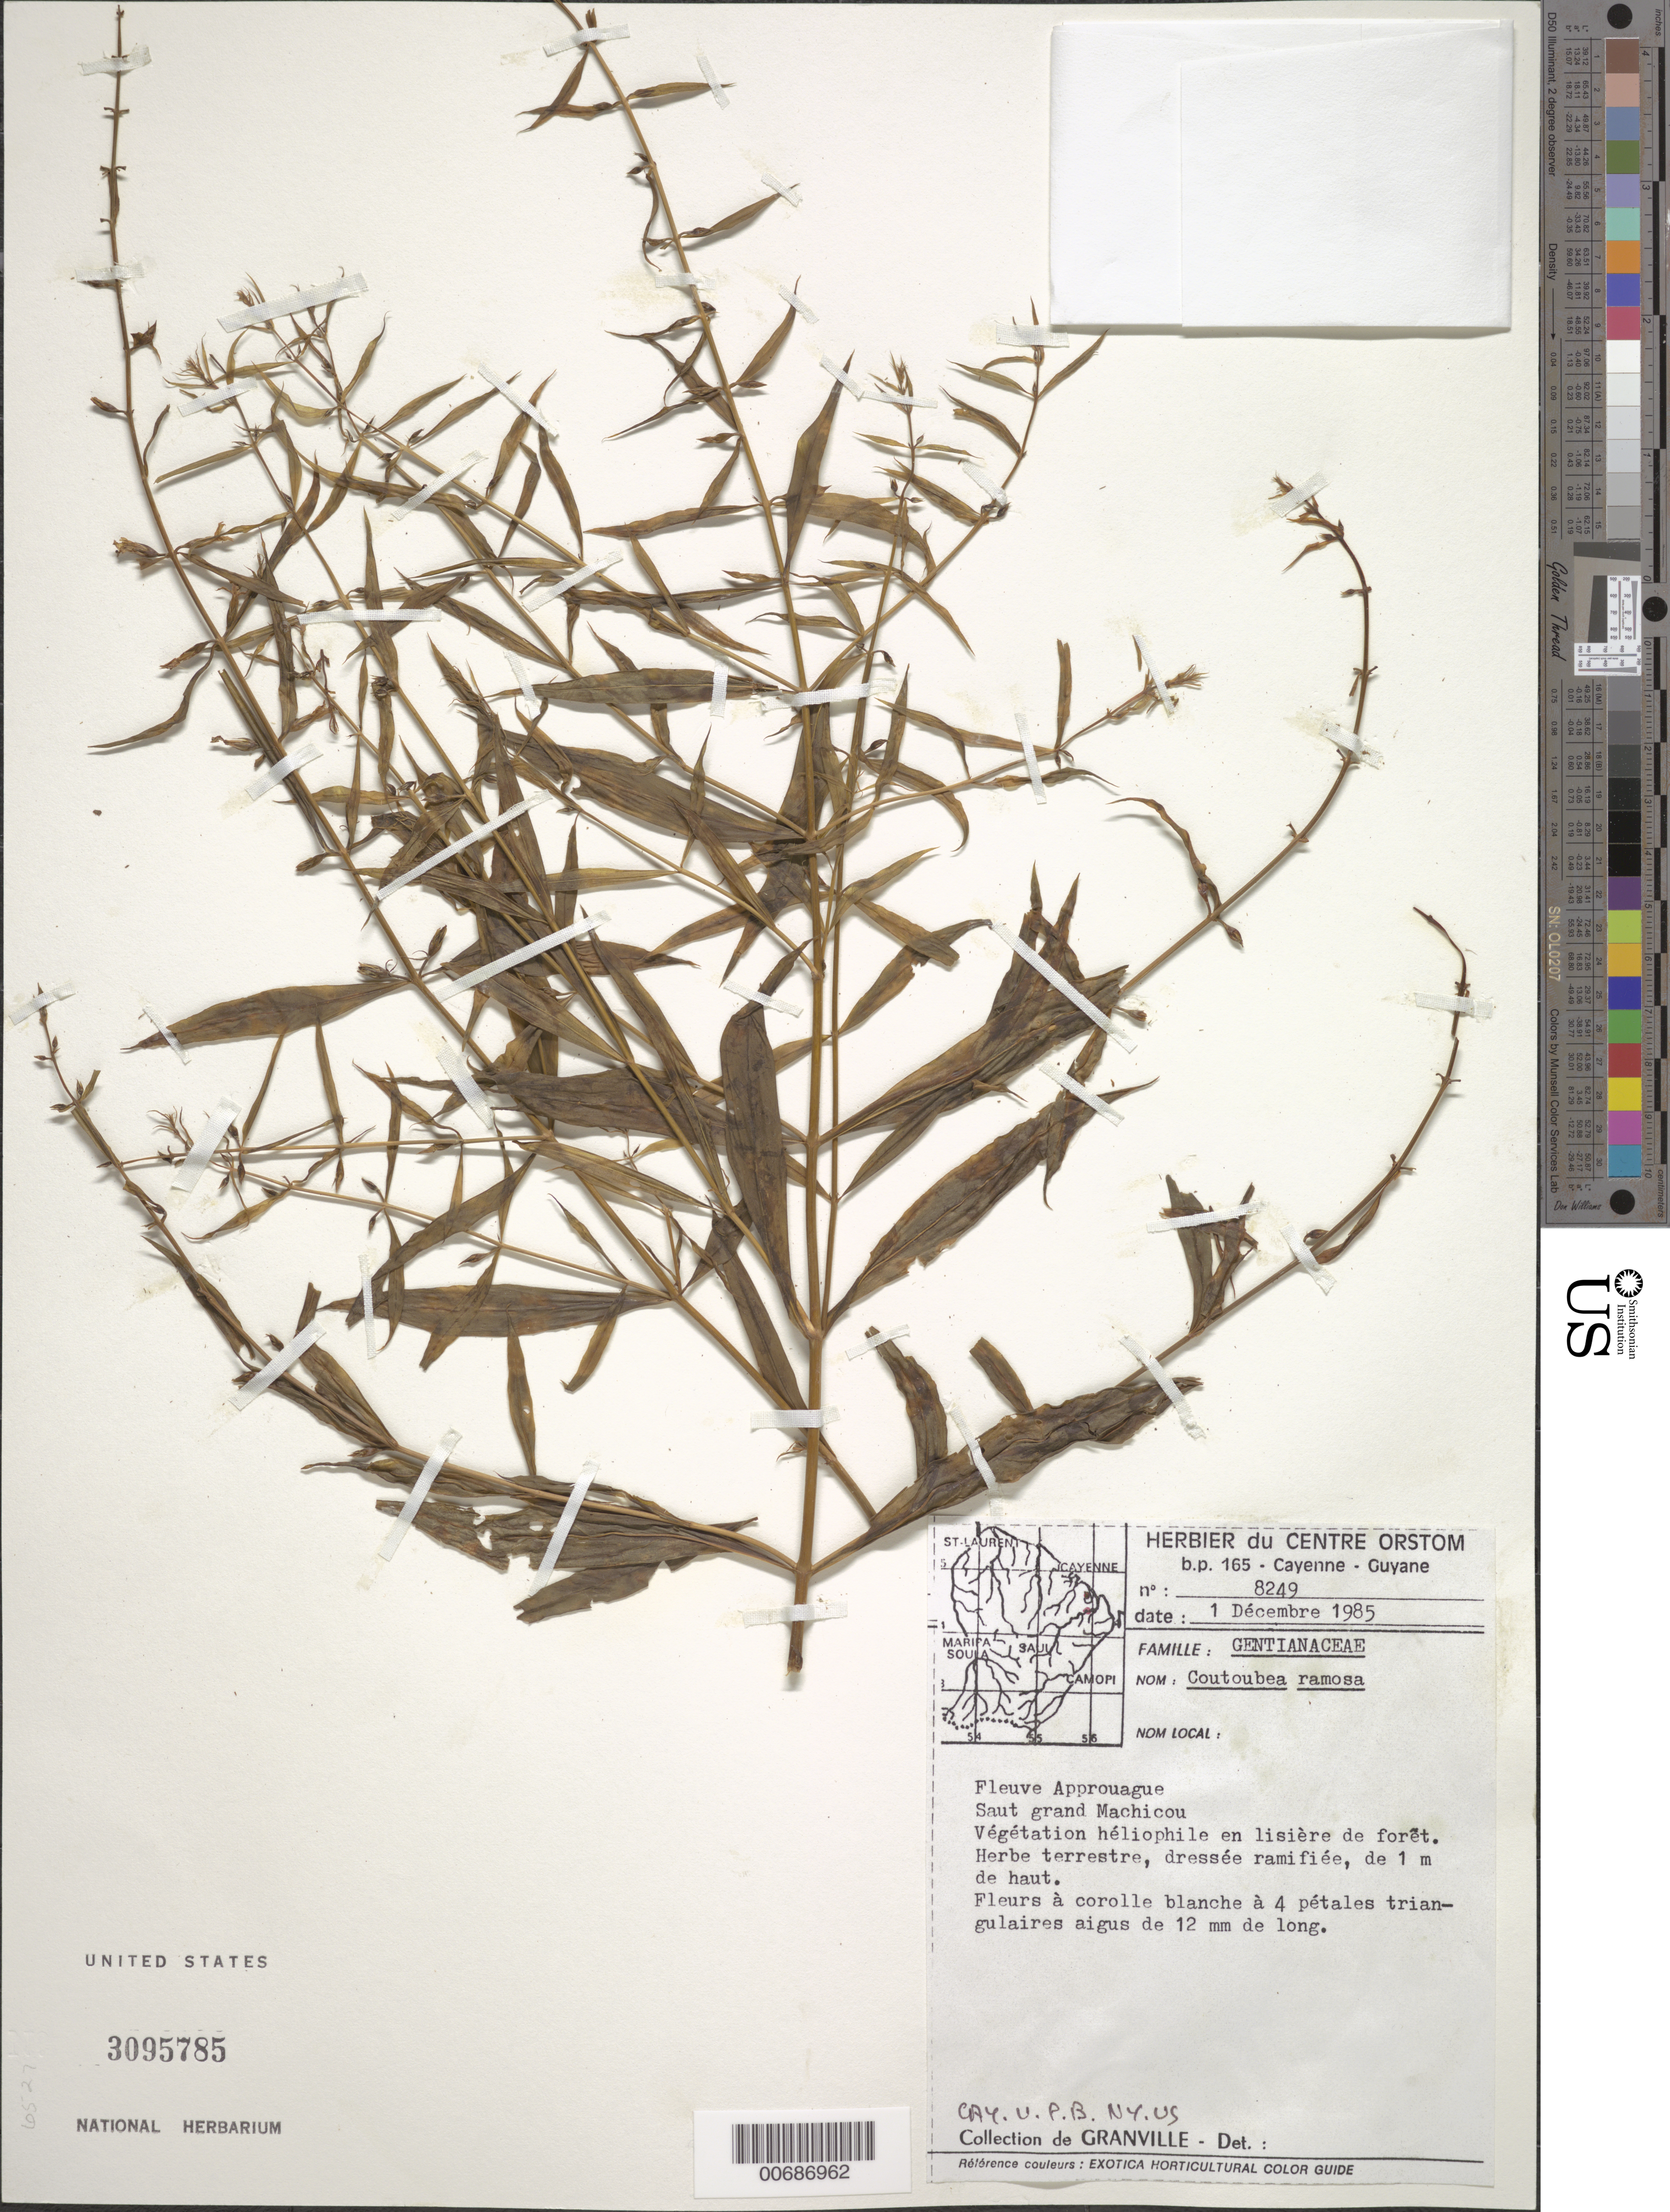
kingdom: Plantae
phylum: Tracheophyta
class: Magnoliopsida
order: Gentianales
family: Gentianaceae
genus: Coutoubea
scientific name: Coutoubea ramosa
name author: Aubl.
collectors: J.-J. de Granville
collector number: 8249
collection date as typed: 1-Dec-85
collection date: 1985-12-01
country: French Guiana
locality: Approuague R., Saut grand Machikou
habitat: Végétation héliophile en lisière de forêt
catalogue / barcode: US 3095785